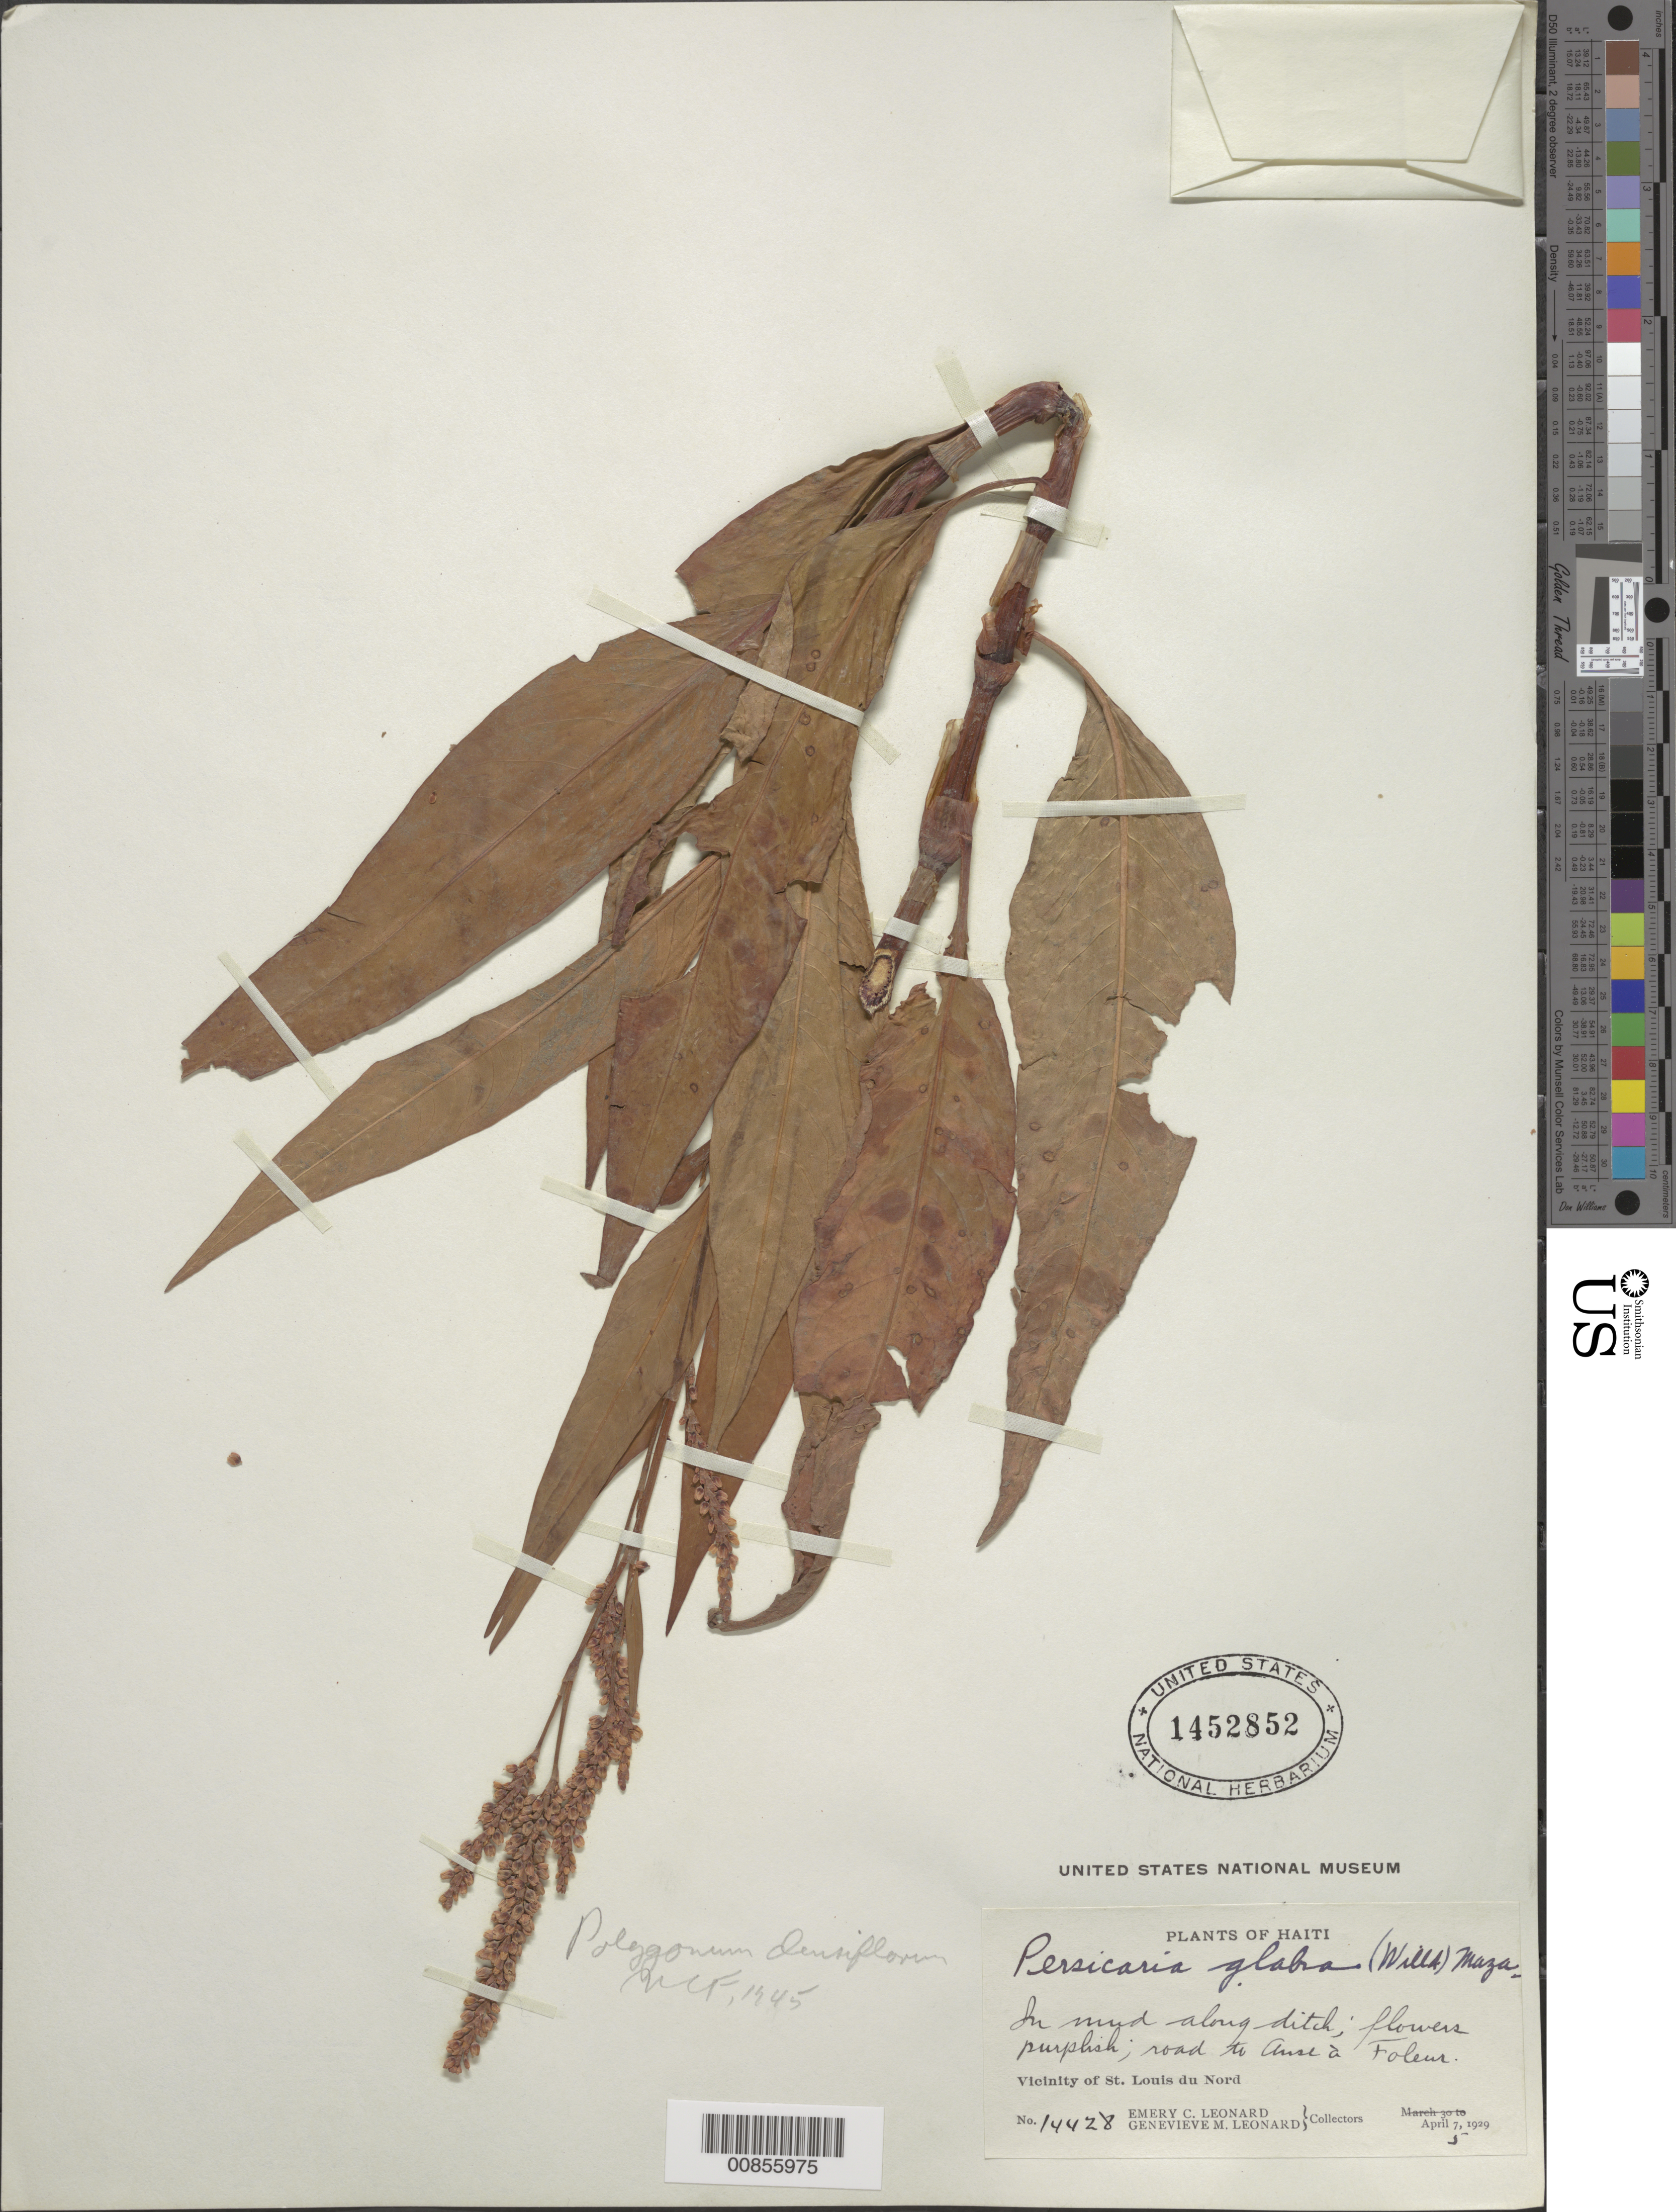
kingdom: Plantae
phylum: Tracheophyta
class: Magnoliopsida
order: Caryophyllales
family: Polygonaceae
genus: Polygonum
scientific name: Polygonum sp.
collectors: E. C. Leonard & G. M. Leonard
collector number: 14428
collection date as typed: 05 Apr 1929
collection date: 1929-04-05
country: Haiti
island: Hispaniola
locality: Vicinity of St. Louis du Nord. Road to Anse à Foleur.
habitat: In mud along ditch.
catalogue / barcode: US 1452852